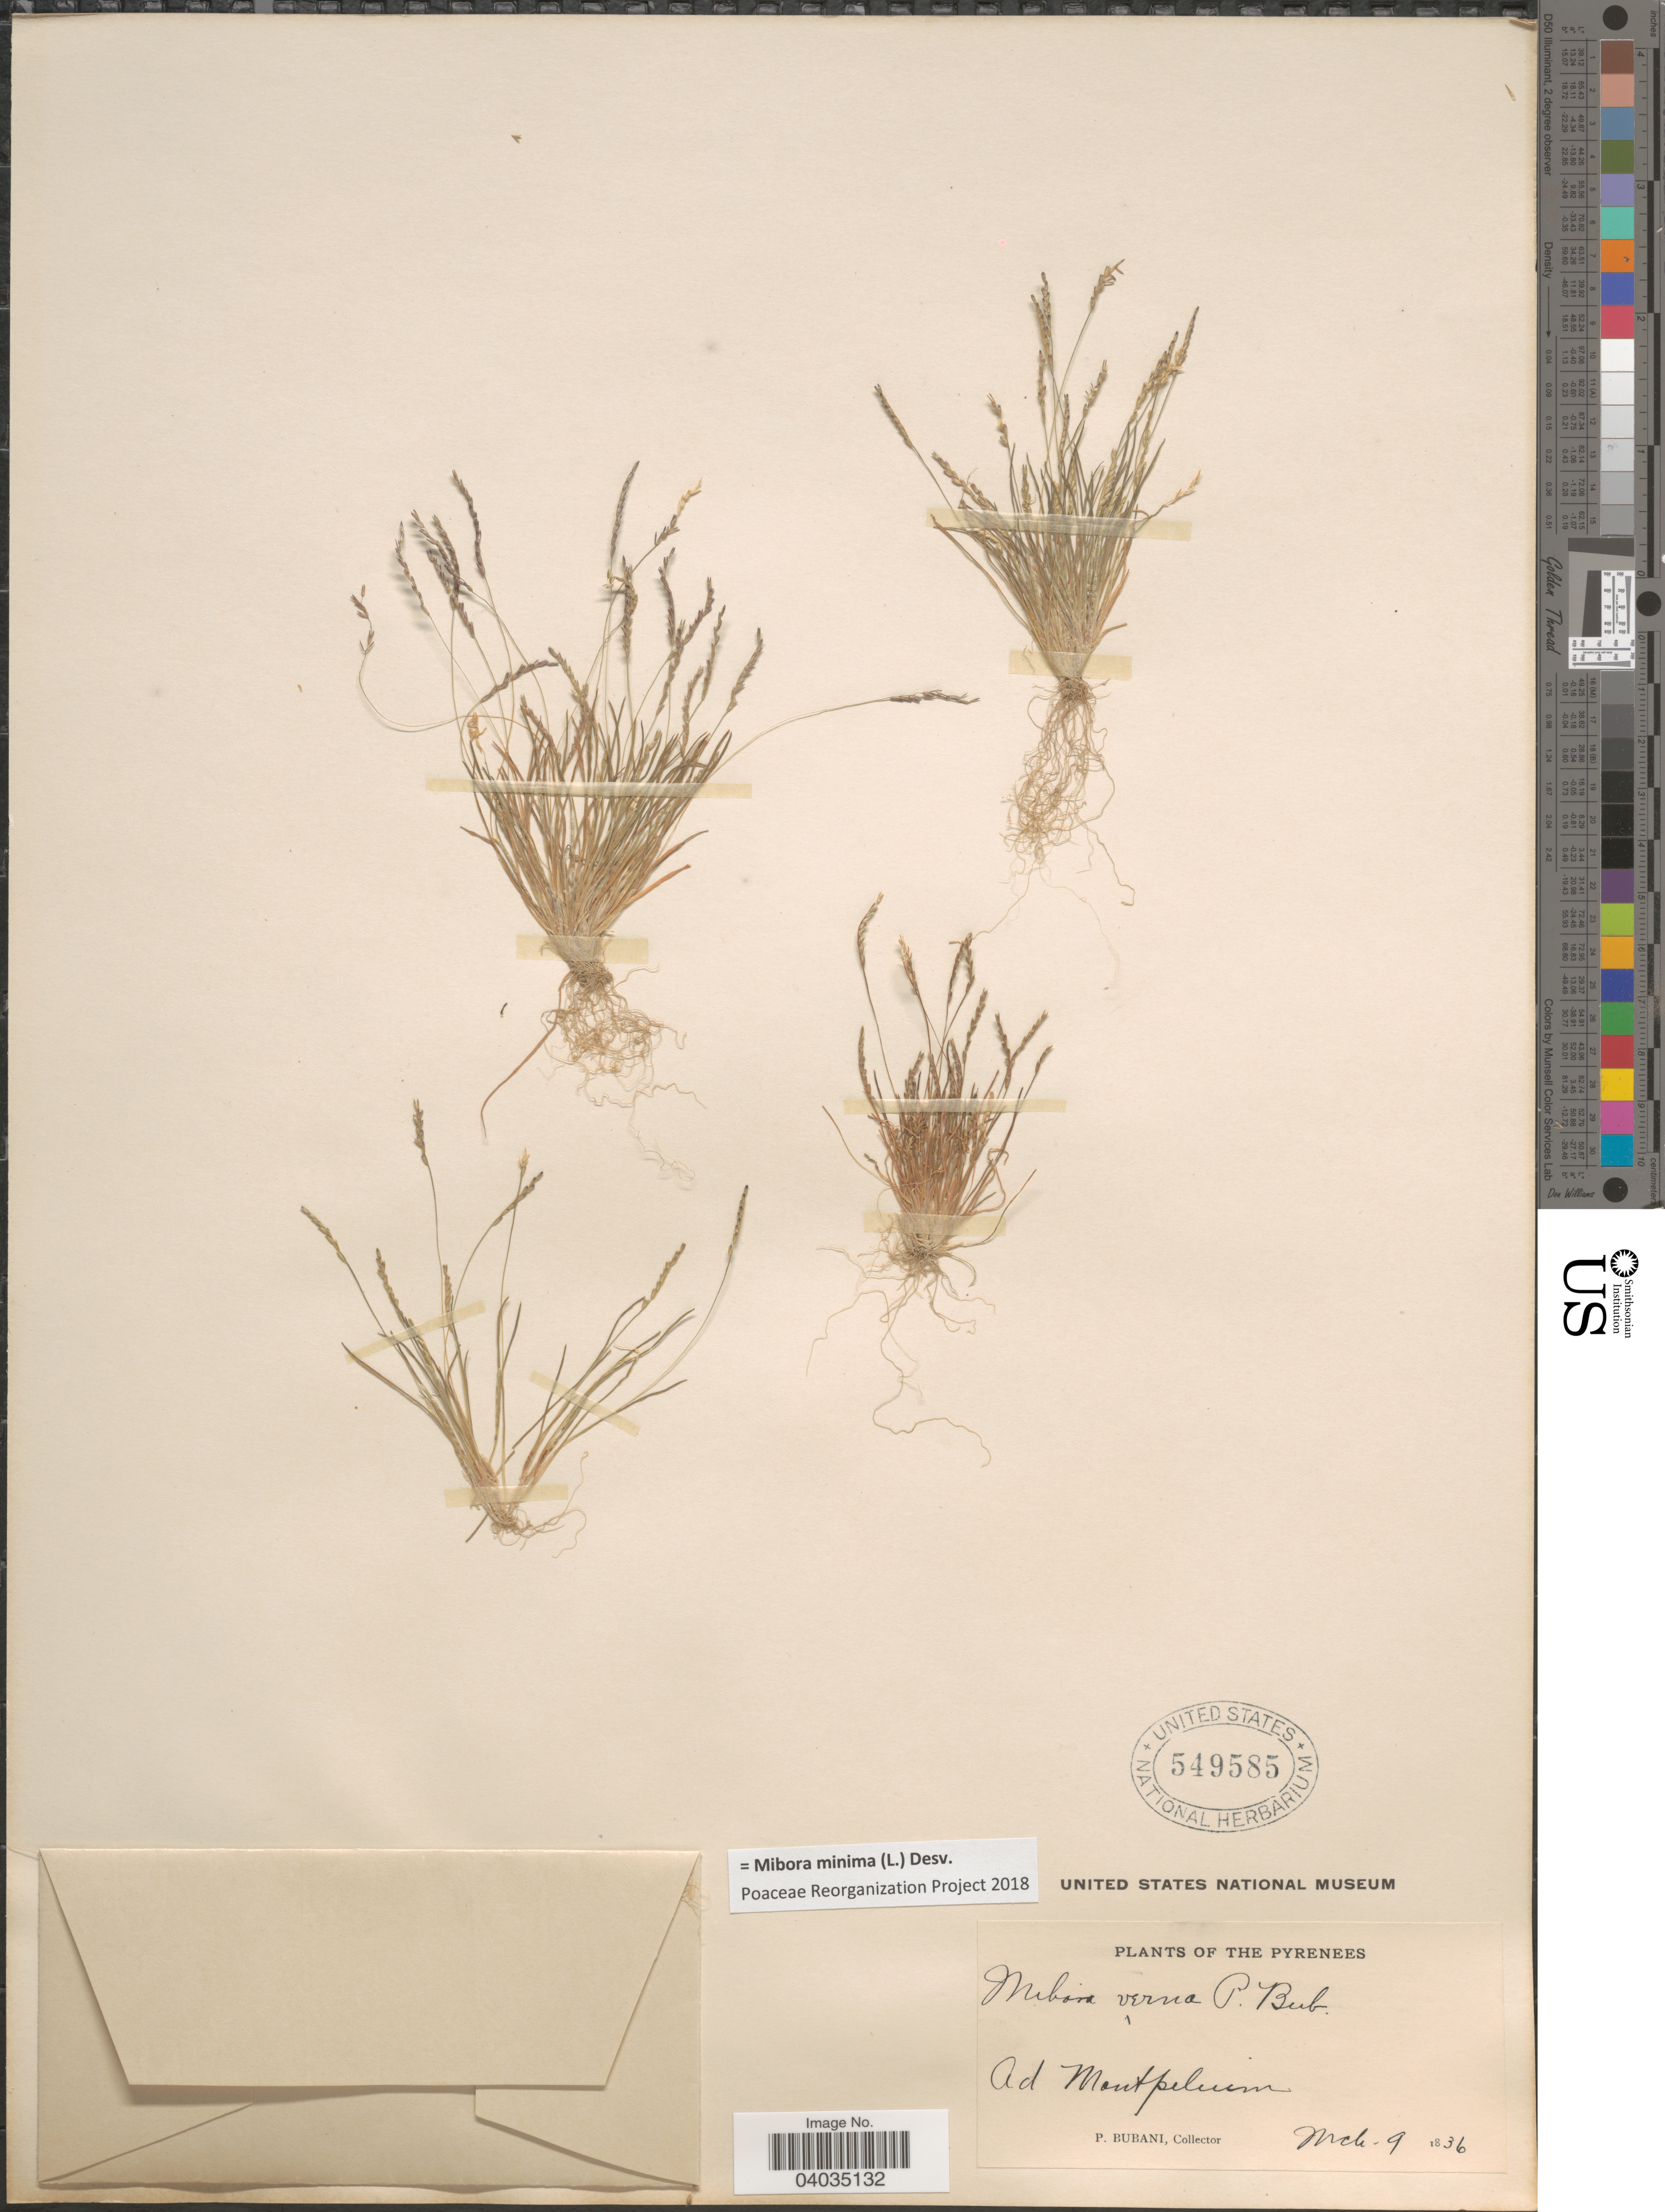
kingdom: Plantae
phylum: Tracheophyta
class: Liliopsida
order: Poales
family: Poaceae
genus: Mibora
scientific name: Mibora minima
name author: (L.) Desv.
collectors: P. Bubani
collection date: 1836-03-09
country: France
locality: Pyrenees. Ad Montpeluim.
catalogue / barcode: US 549585